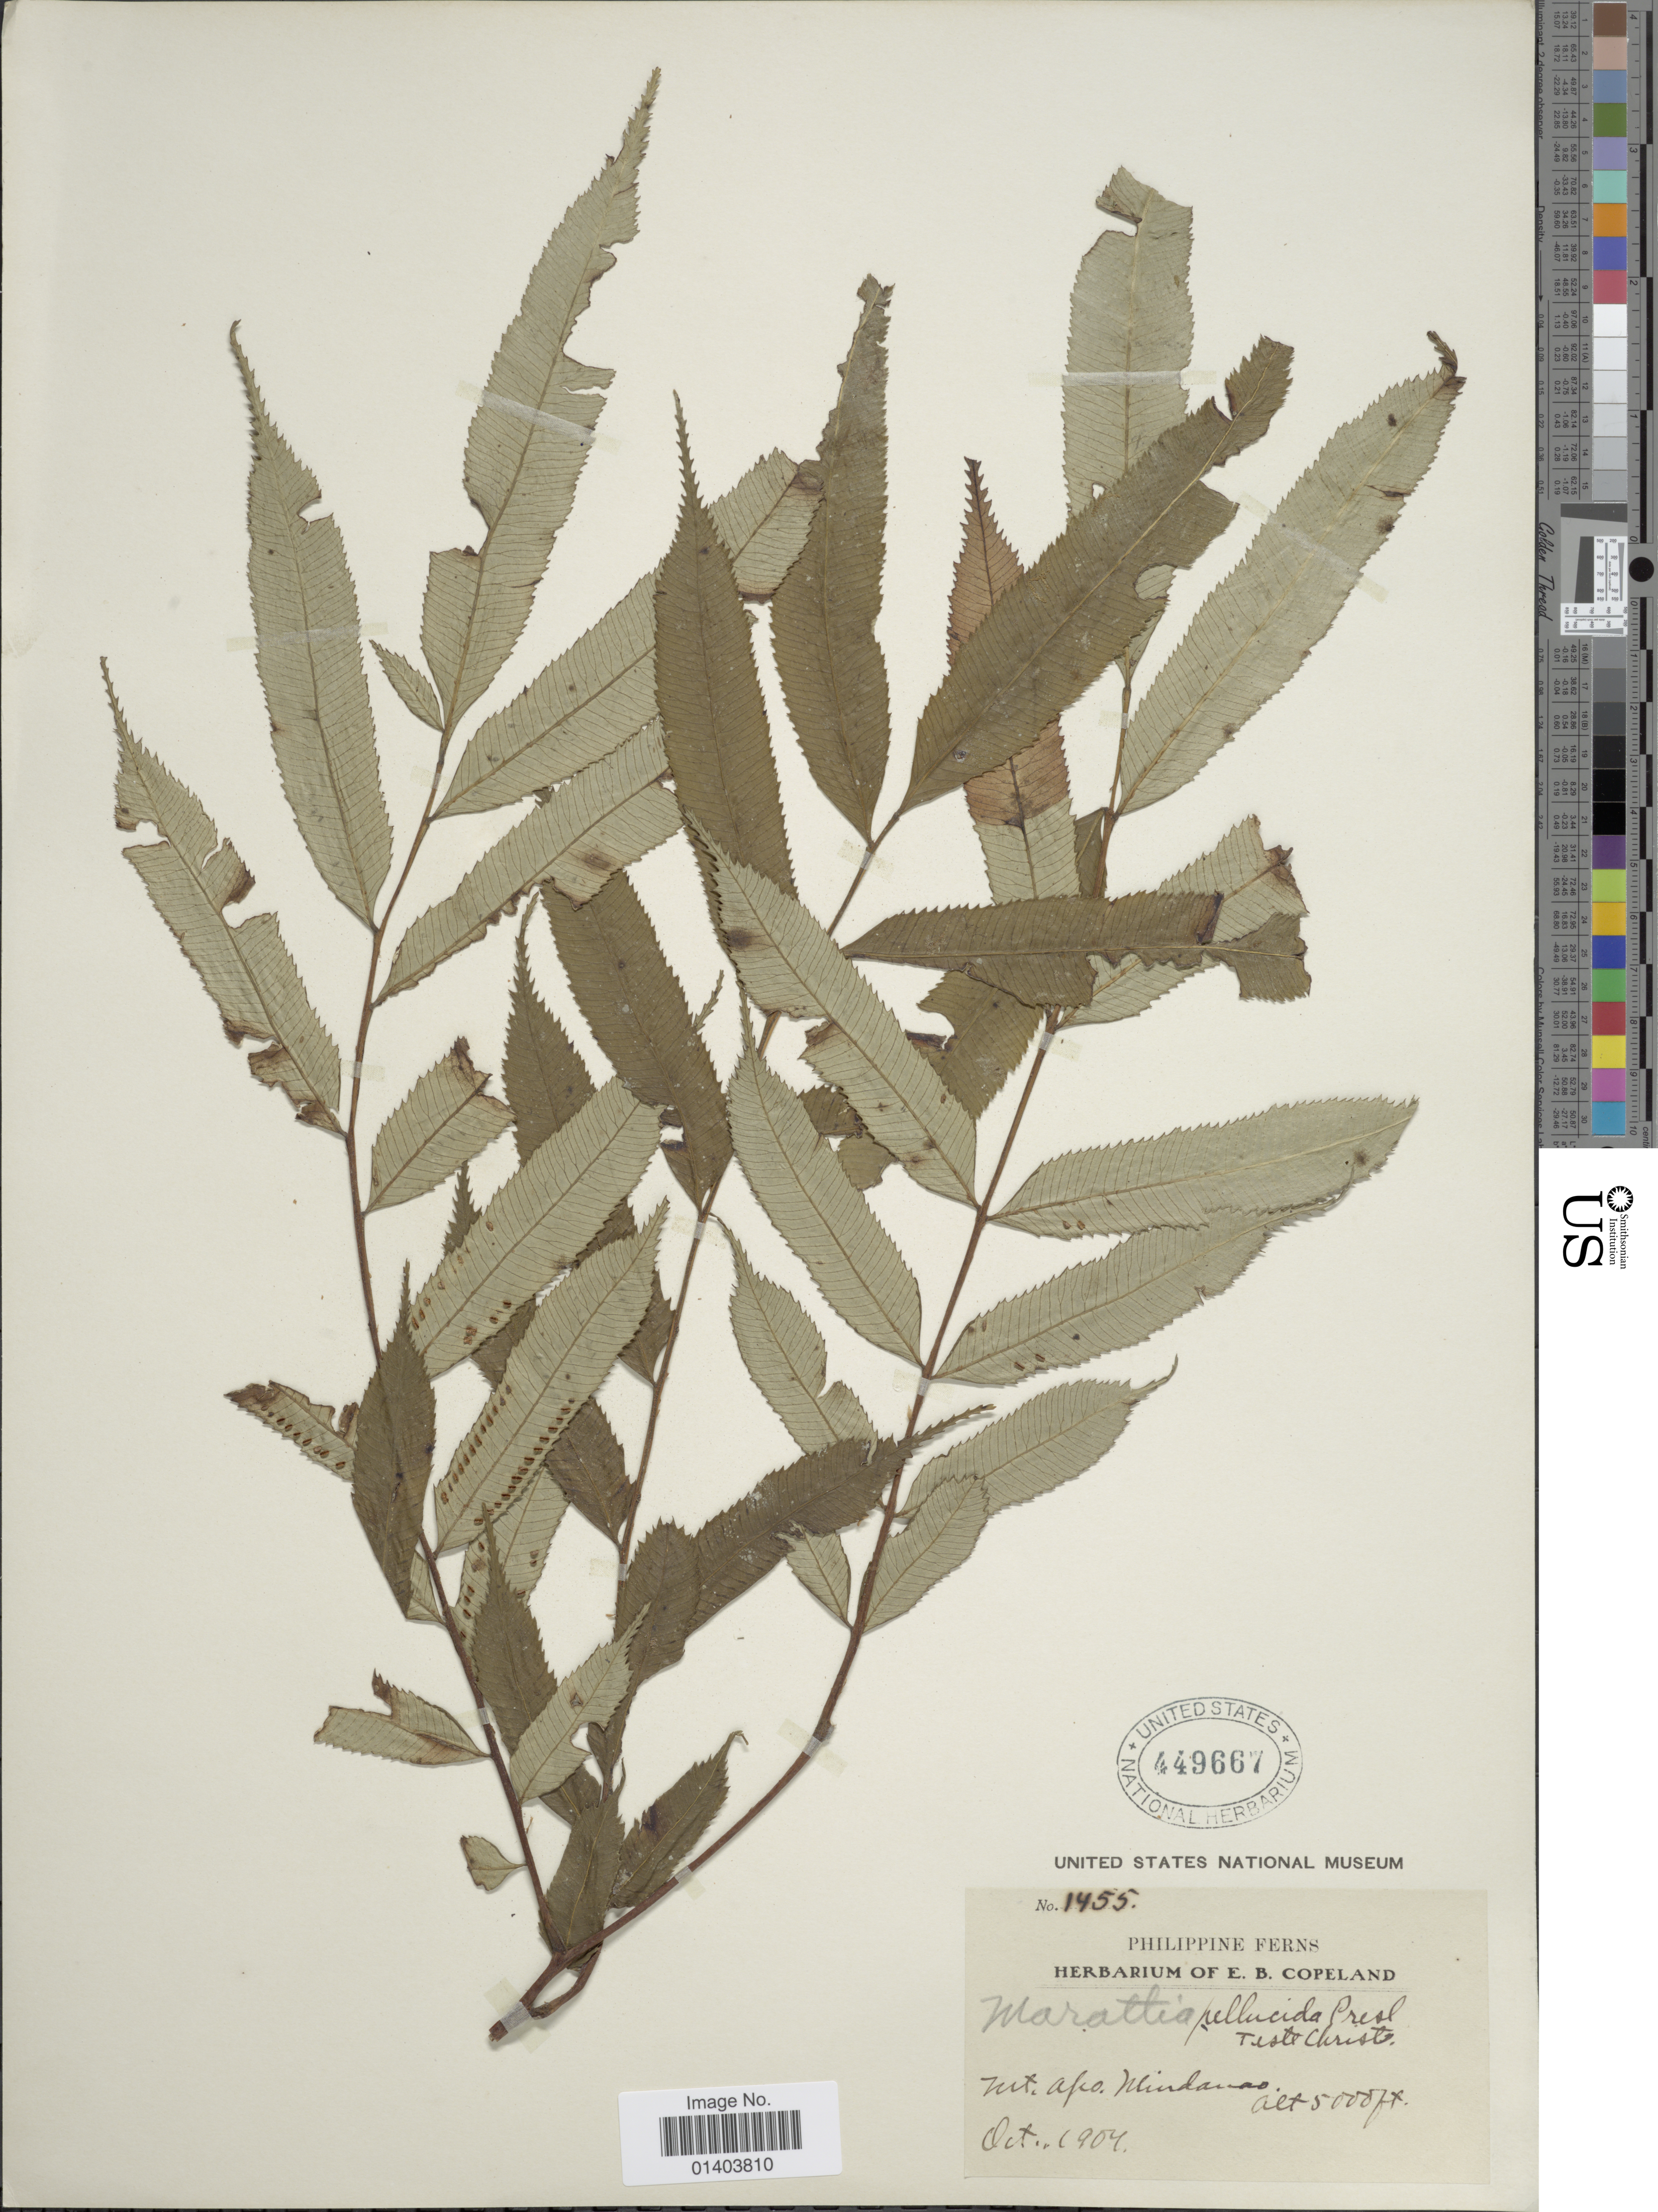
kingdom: Plantae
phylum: Tracheophyta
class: Polypodiopsida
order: Marattiales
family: Marattiaceae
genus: Ptisana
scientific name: Ptisana pellucida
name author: (C. Presl) Murdock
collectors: E. B. Copeland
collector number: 1455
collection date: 1904-10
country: Philippines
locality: Mt Apo Mindanao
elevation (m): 1524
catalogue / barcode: US 449667